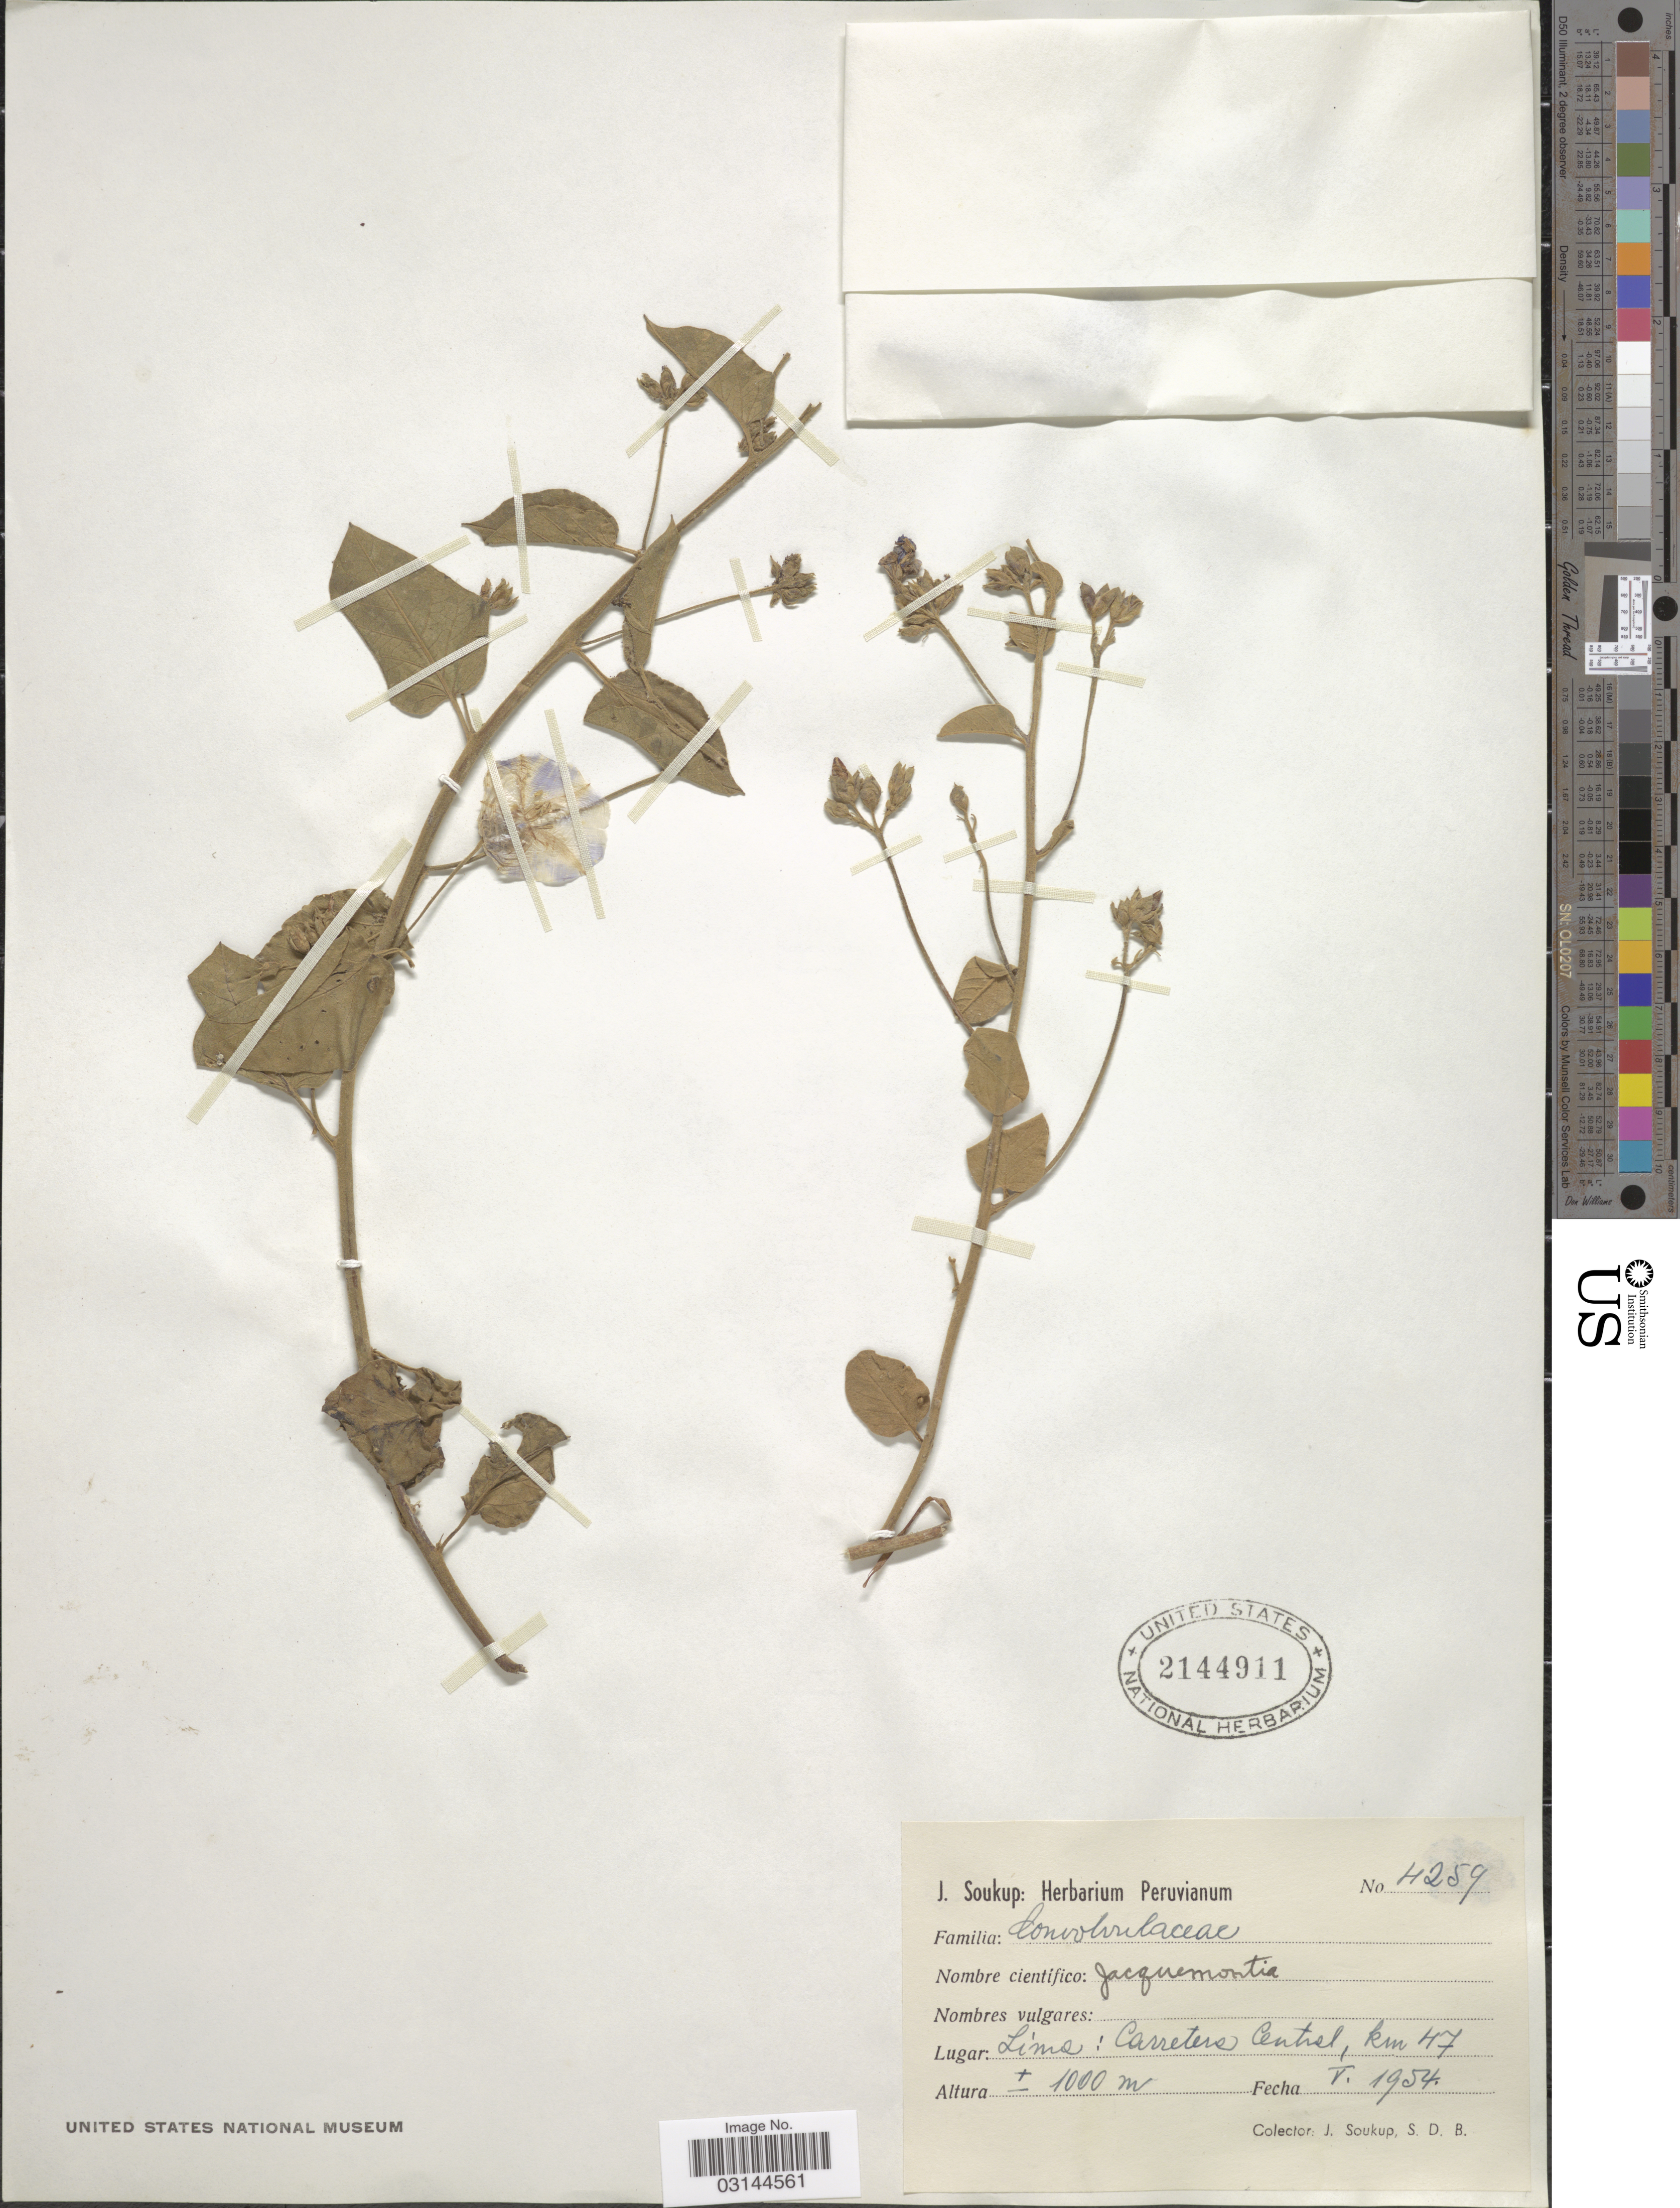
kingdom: Plantae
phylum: Tracheophyta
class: Magnoliopsida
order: Solanales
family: Convolvulaceae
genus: Jacquemontia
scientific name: Jacquemontia sp.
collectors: J. Soukup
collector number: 4259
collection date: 1954-05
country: Peru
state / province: Lima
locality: Carretera Central, km 47.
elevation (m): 1000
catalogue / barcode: US 2144911